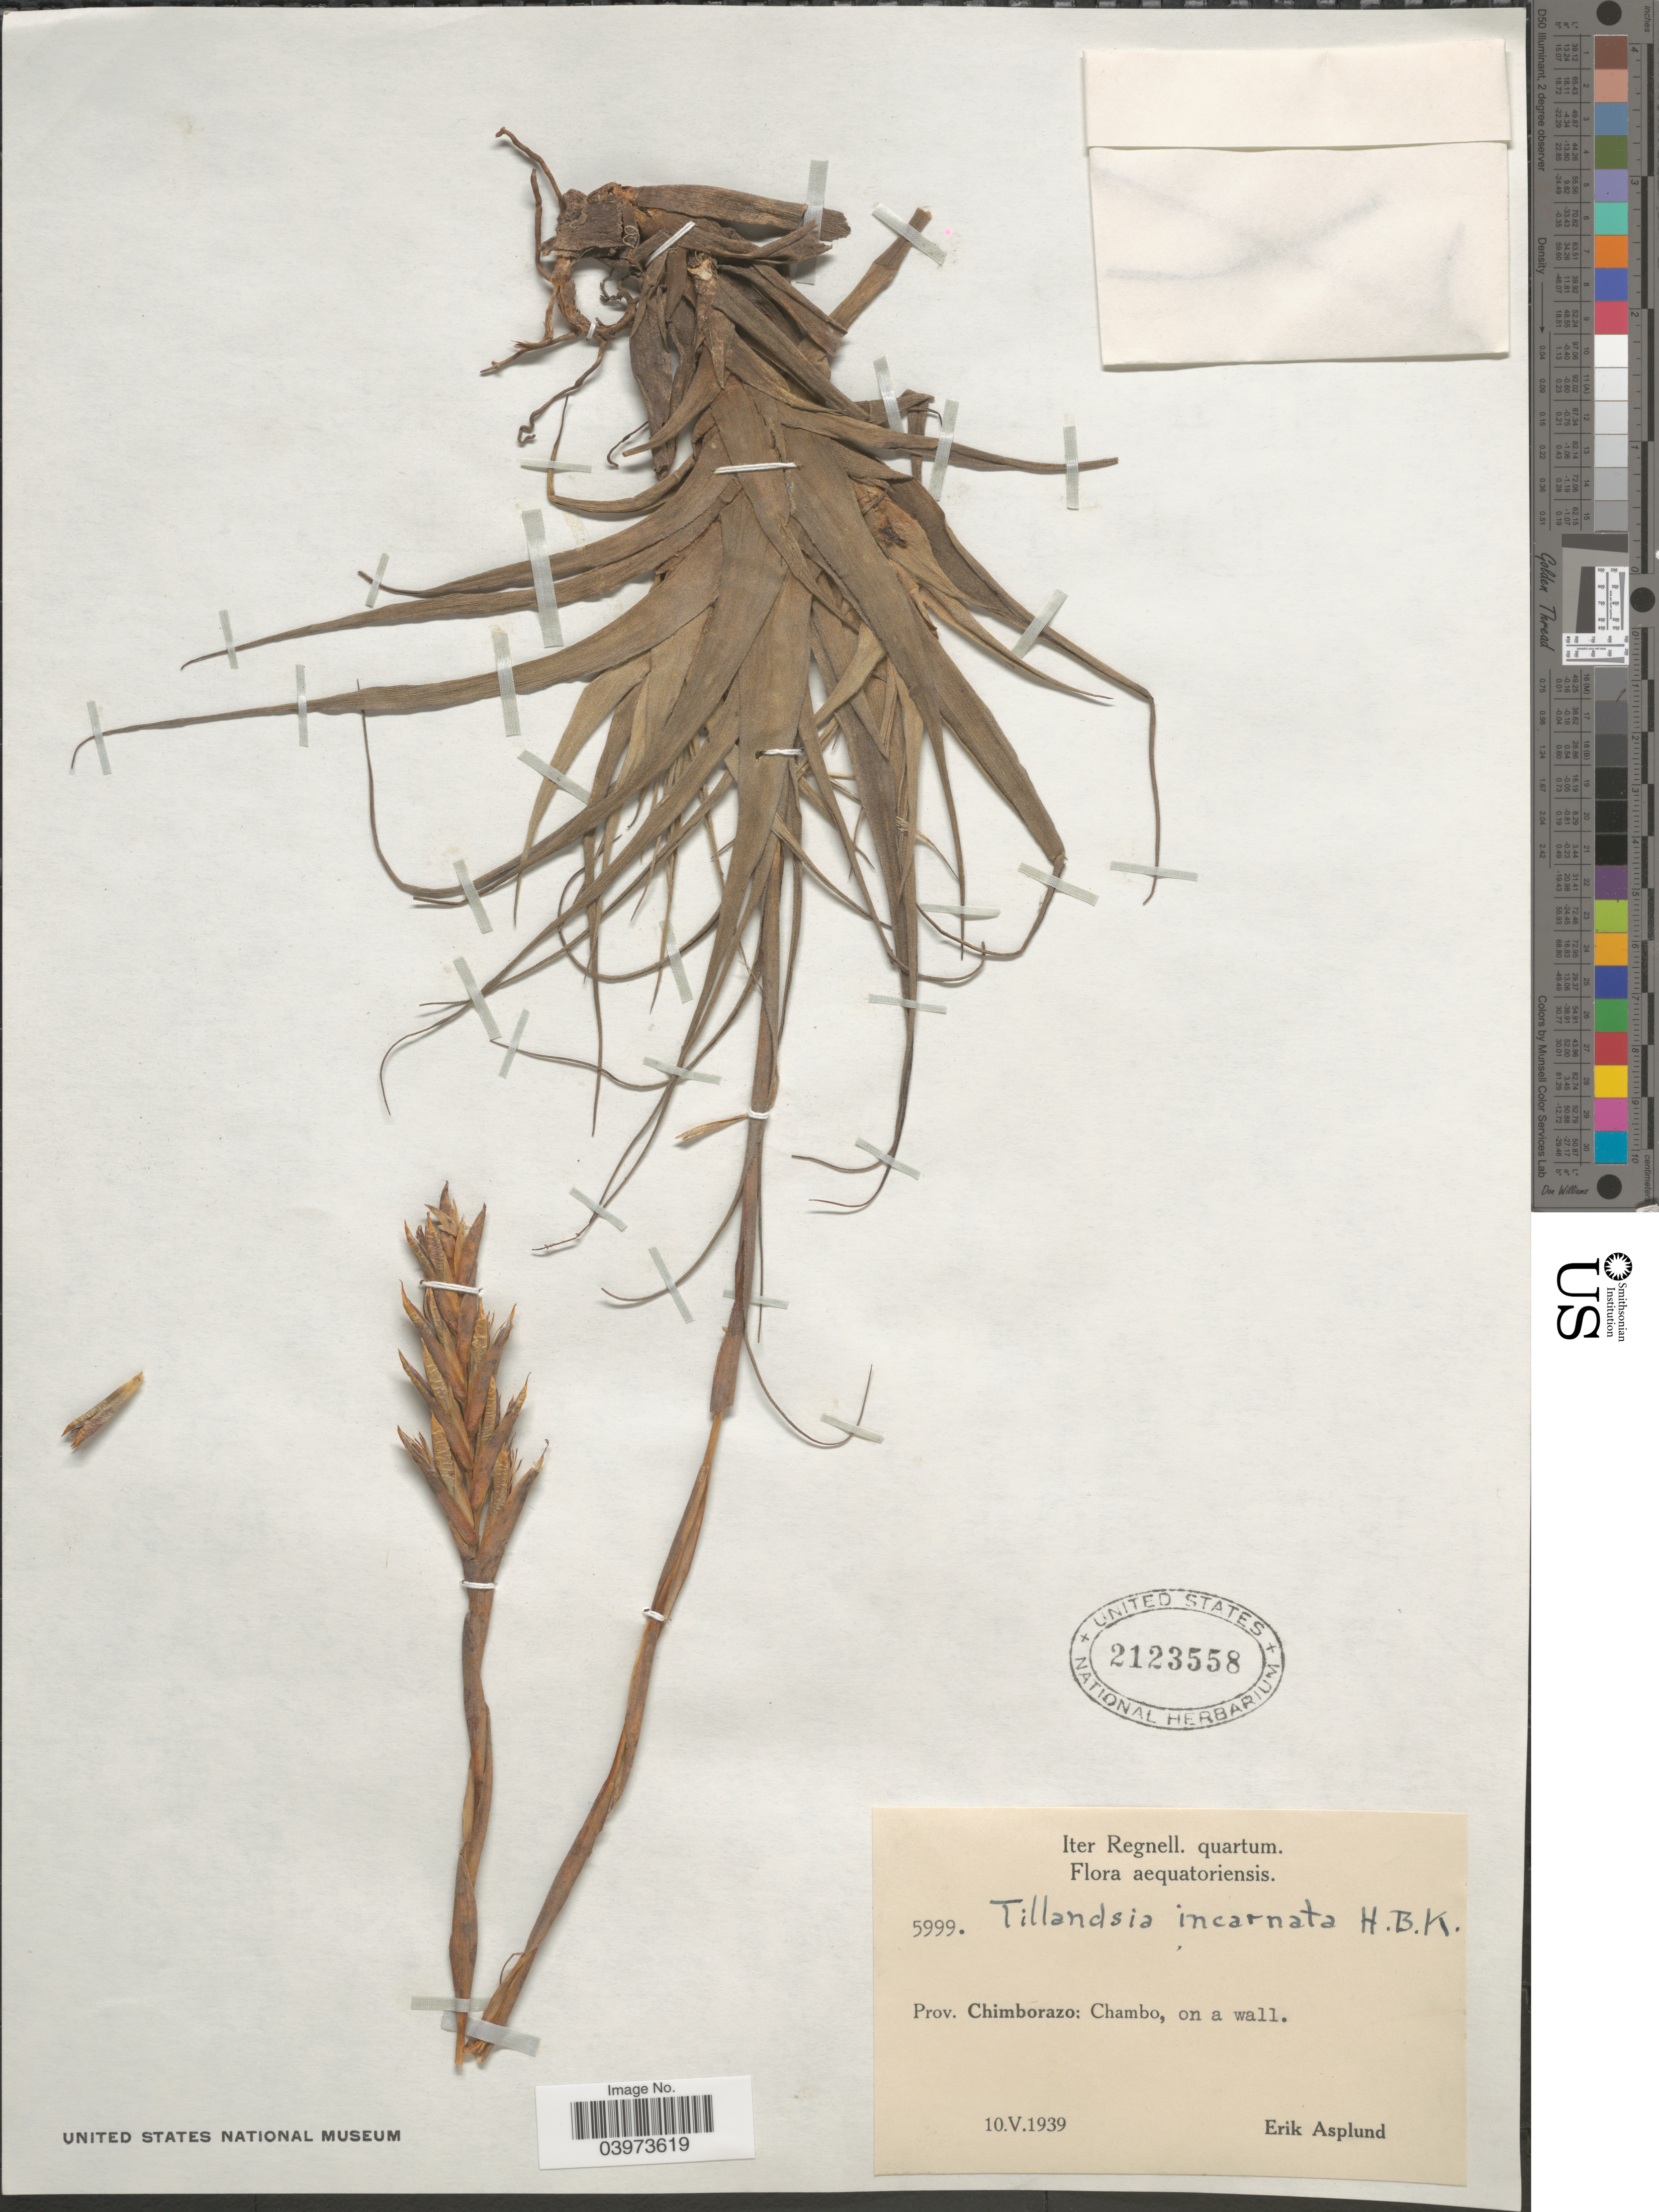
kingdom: Plantae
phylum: Tracheophyta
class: Liliopsida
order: Poales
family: Bromeliaceae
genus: Tillandsia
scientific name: Tillandsia incarnata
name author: Kunth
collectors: E. Asplund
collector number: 5999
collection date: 1939-05-10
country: Ecuador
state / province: Chimborazo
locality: Iter Regnell. quartum. Chambo, on a wall.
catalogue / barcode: US 2123558